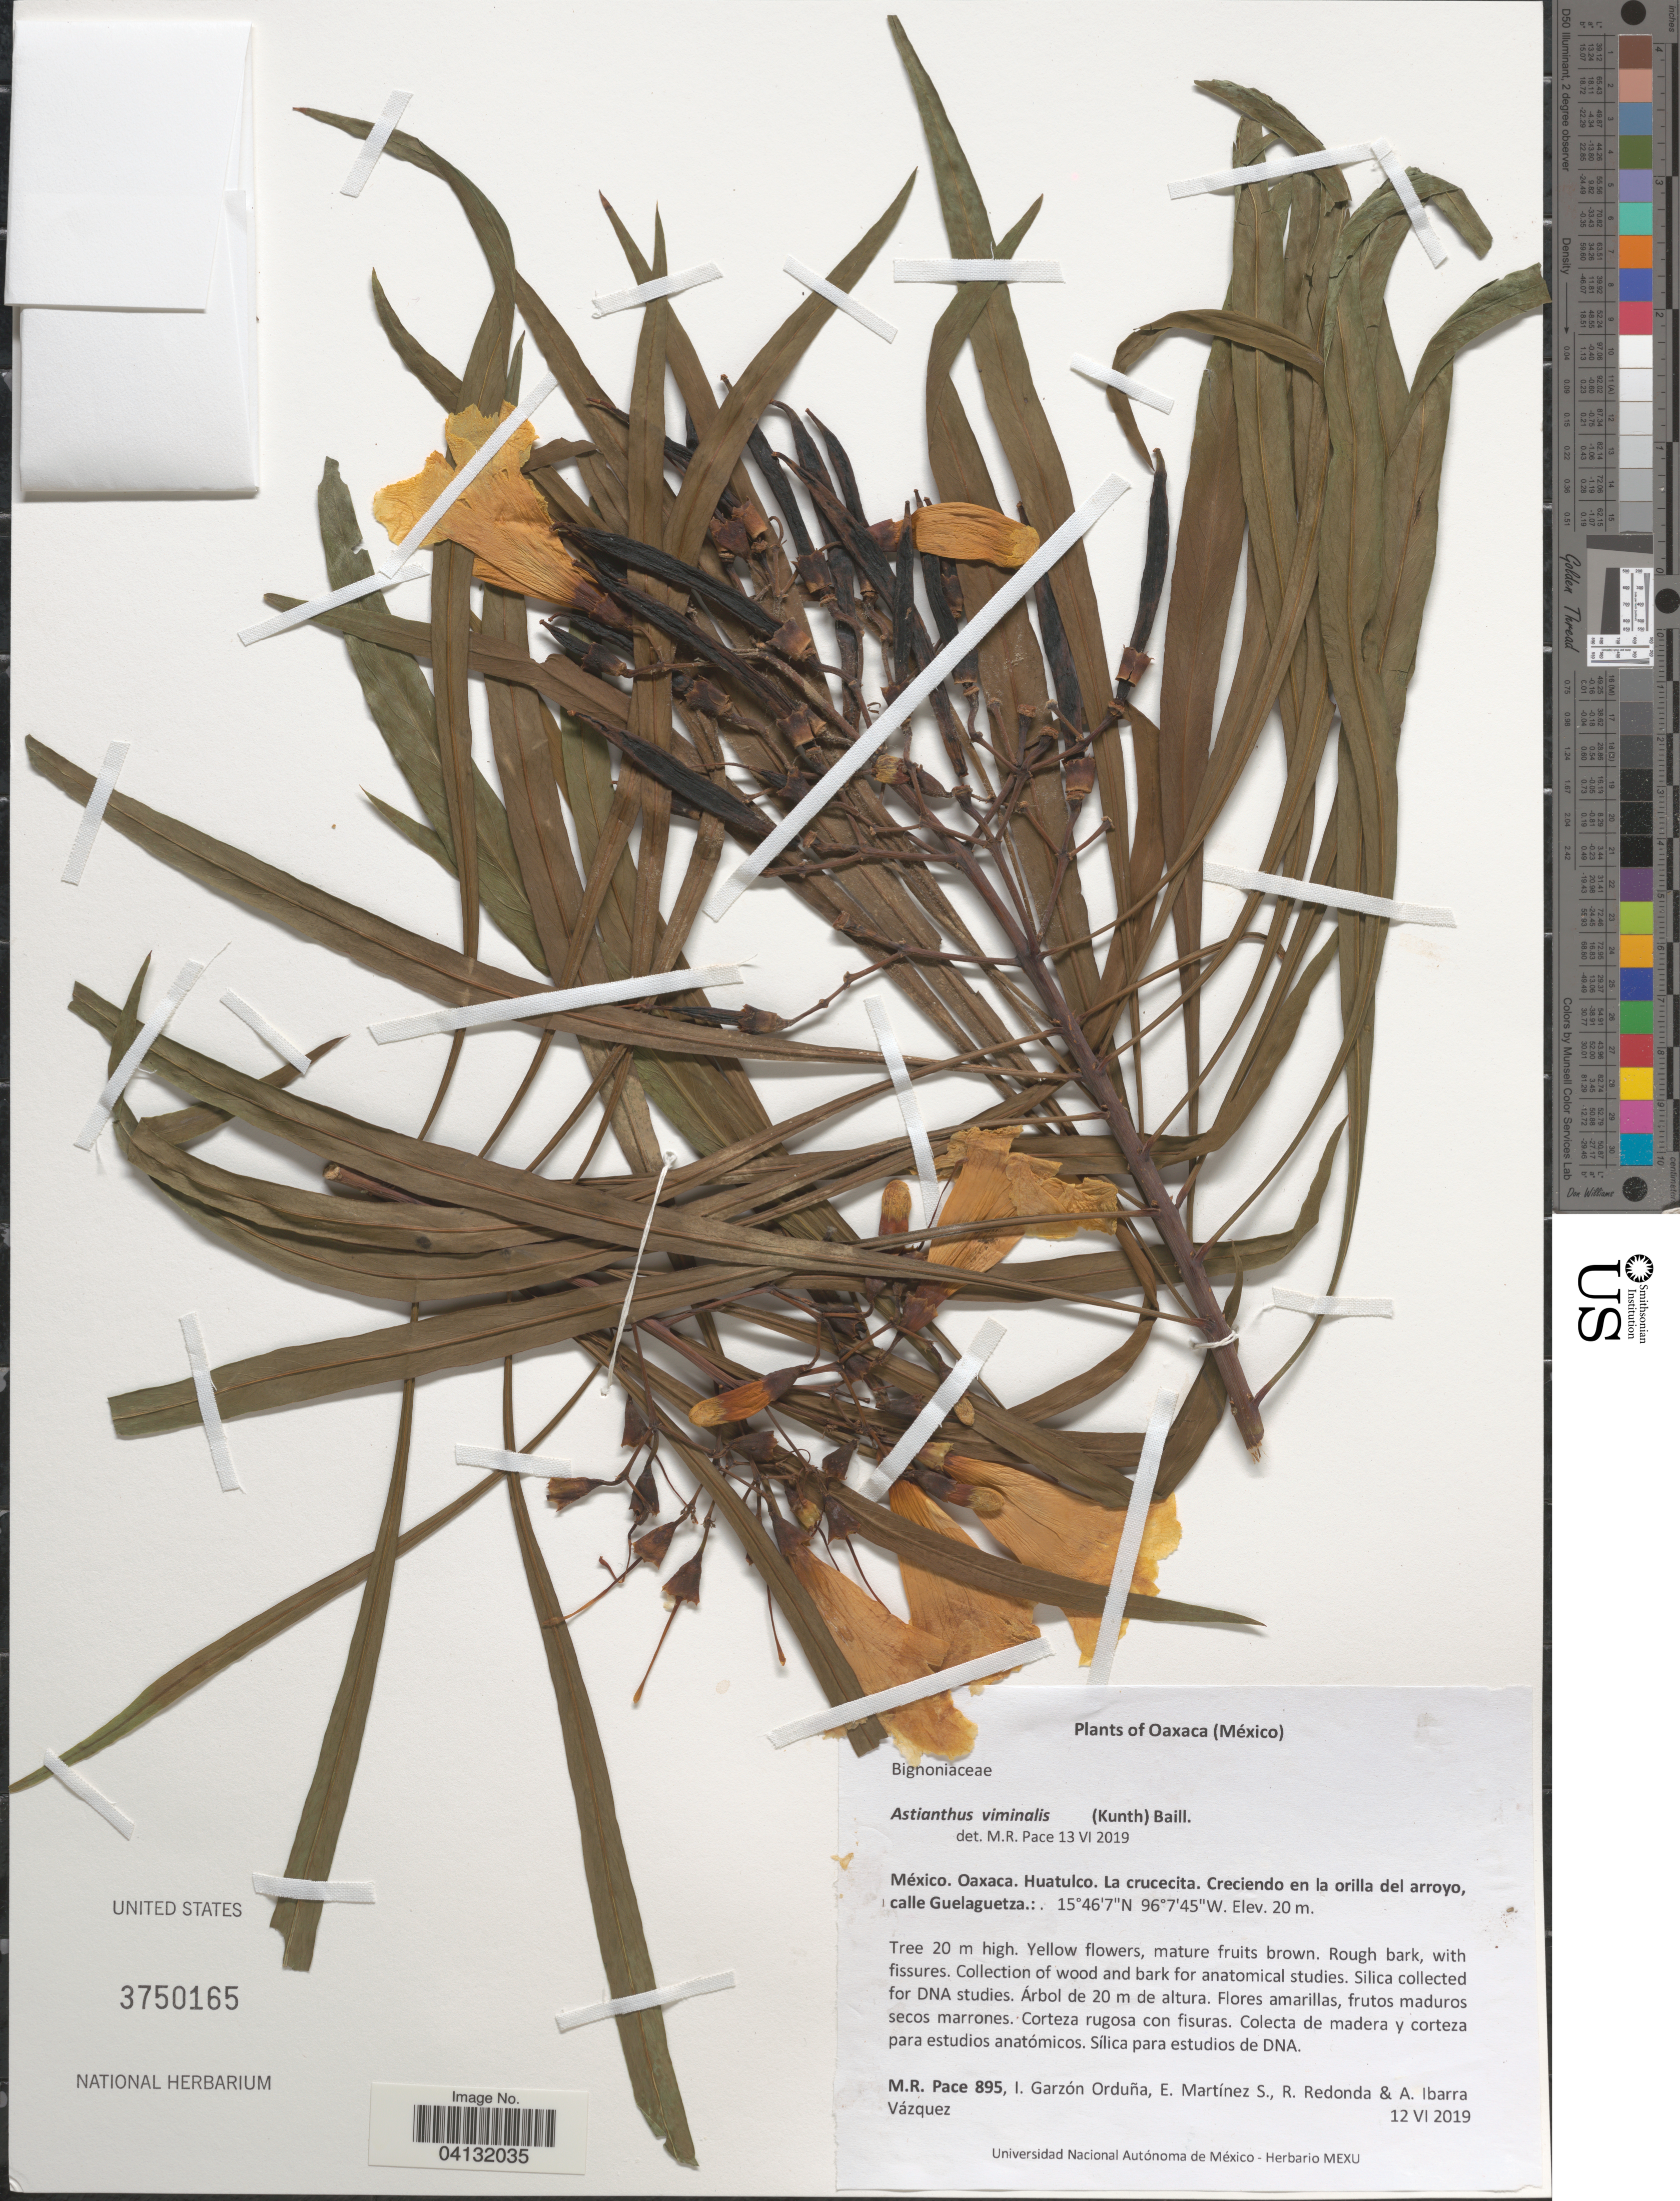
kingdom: Plantae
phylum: Tracheophyta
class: Magnoliopsida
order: Lamiales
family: Bignoniaceae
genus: Astianthus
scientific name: Astianthus viminalis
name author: (Kunth) Baill.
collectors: M. R. Pace, I. Garzón Orduna, E. M. Martínez S., R. Redonda & A. Ibarra Vázquez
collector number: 895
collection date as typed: Transcribed d/m/y: 12/6/2019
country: Mexico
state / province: Oaxaca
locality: Huatulco. La crucecita. Creciendo en la orilla del arroyo, calle Guelaguetza.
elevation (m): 20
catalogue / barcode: US 3750165